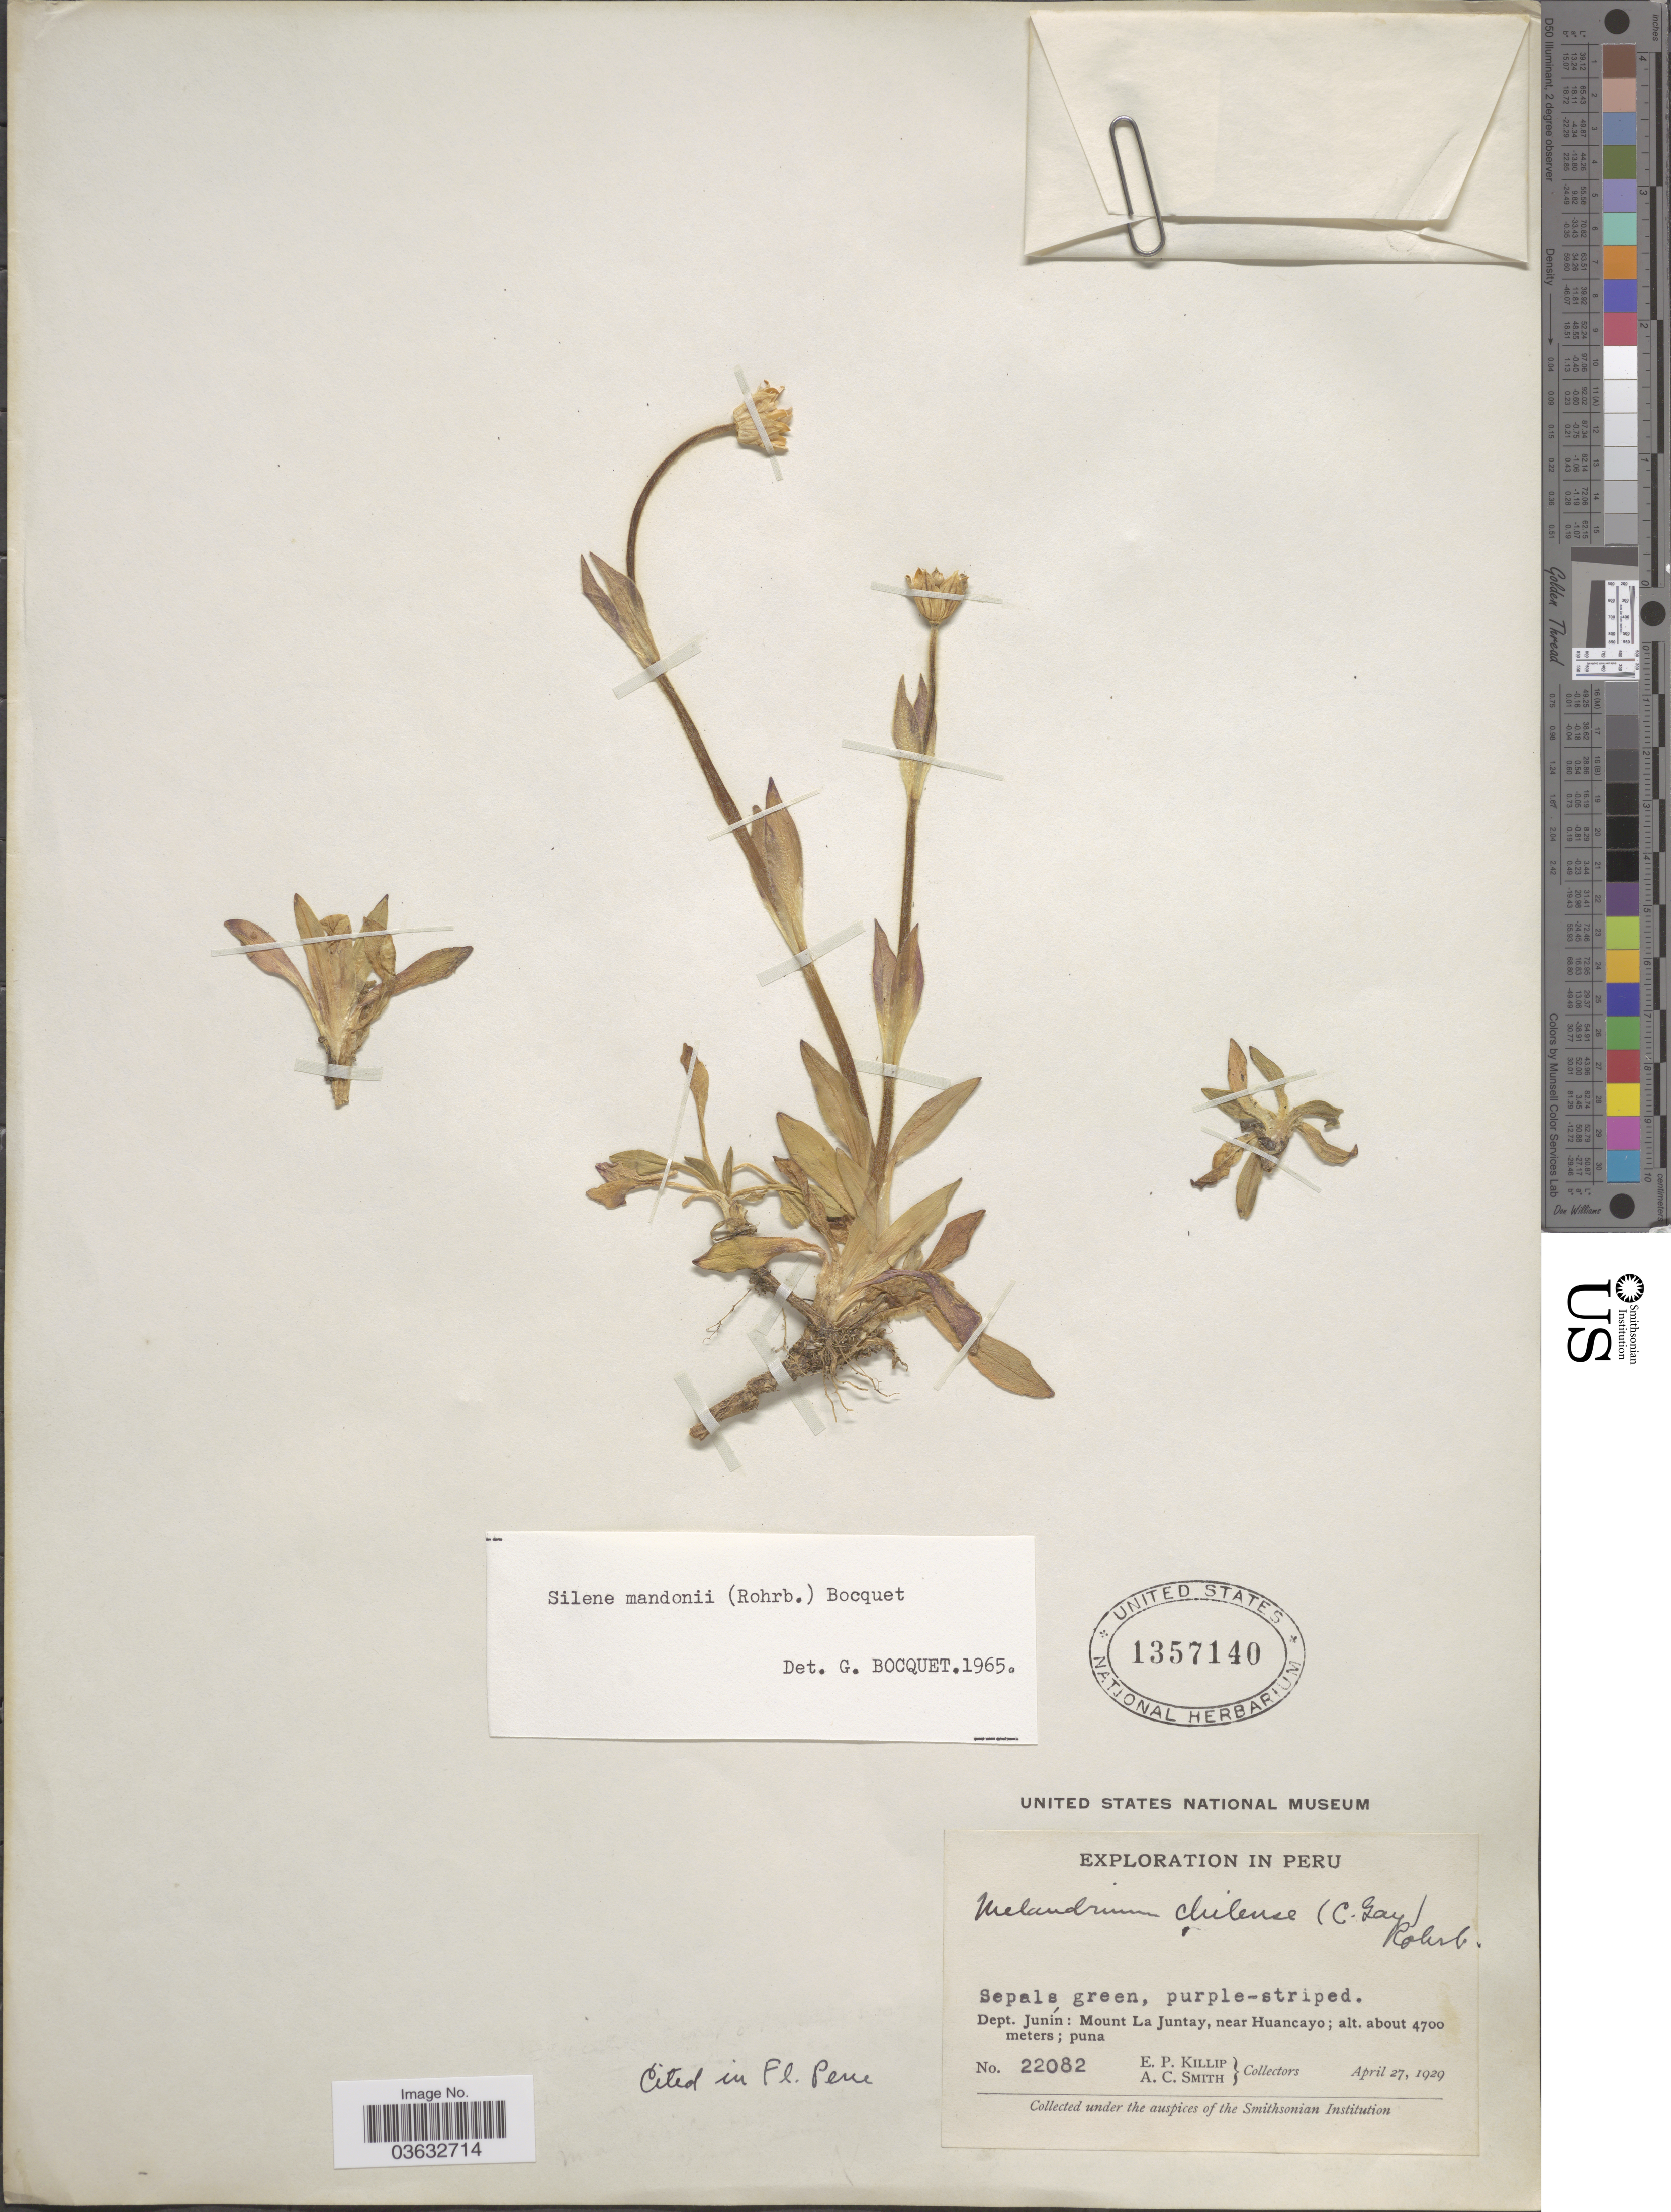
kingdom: Plantae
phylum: Tracheophyta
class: Magnoliopsida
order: Caryophyllales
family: Caryophyllaceae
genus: Silene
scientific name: Silene mandonii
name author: (Rohrb.) Bocquet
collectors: E. P. Killip & A. C. Smith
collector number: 22082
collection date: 1929-04-27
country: Peru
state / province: Junín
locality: Dept. Junín: Mount La Juntay, near Huancayo.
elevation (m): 4700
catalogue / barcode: US 1357140